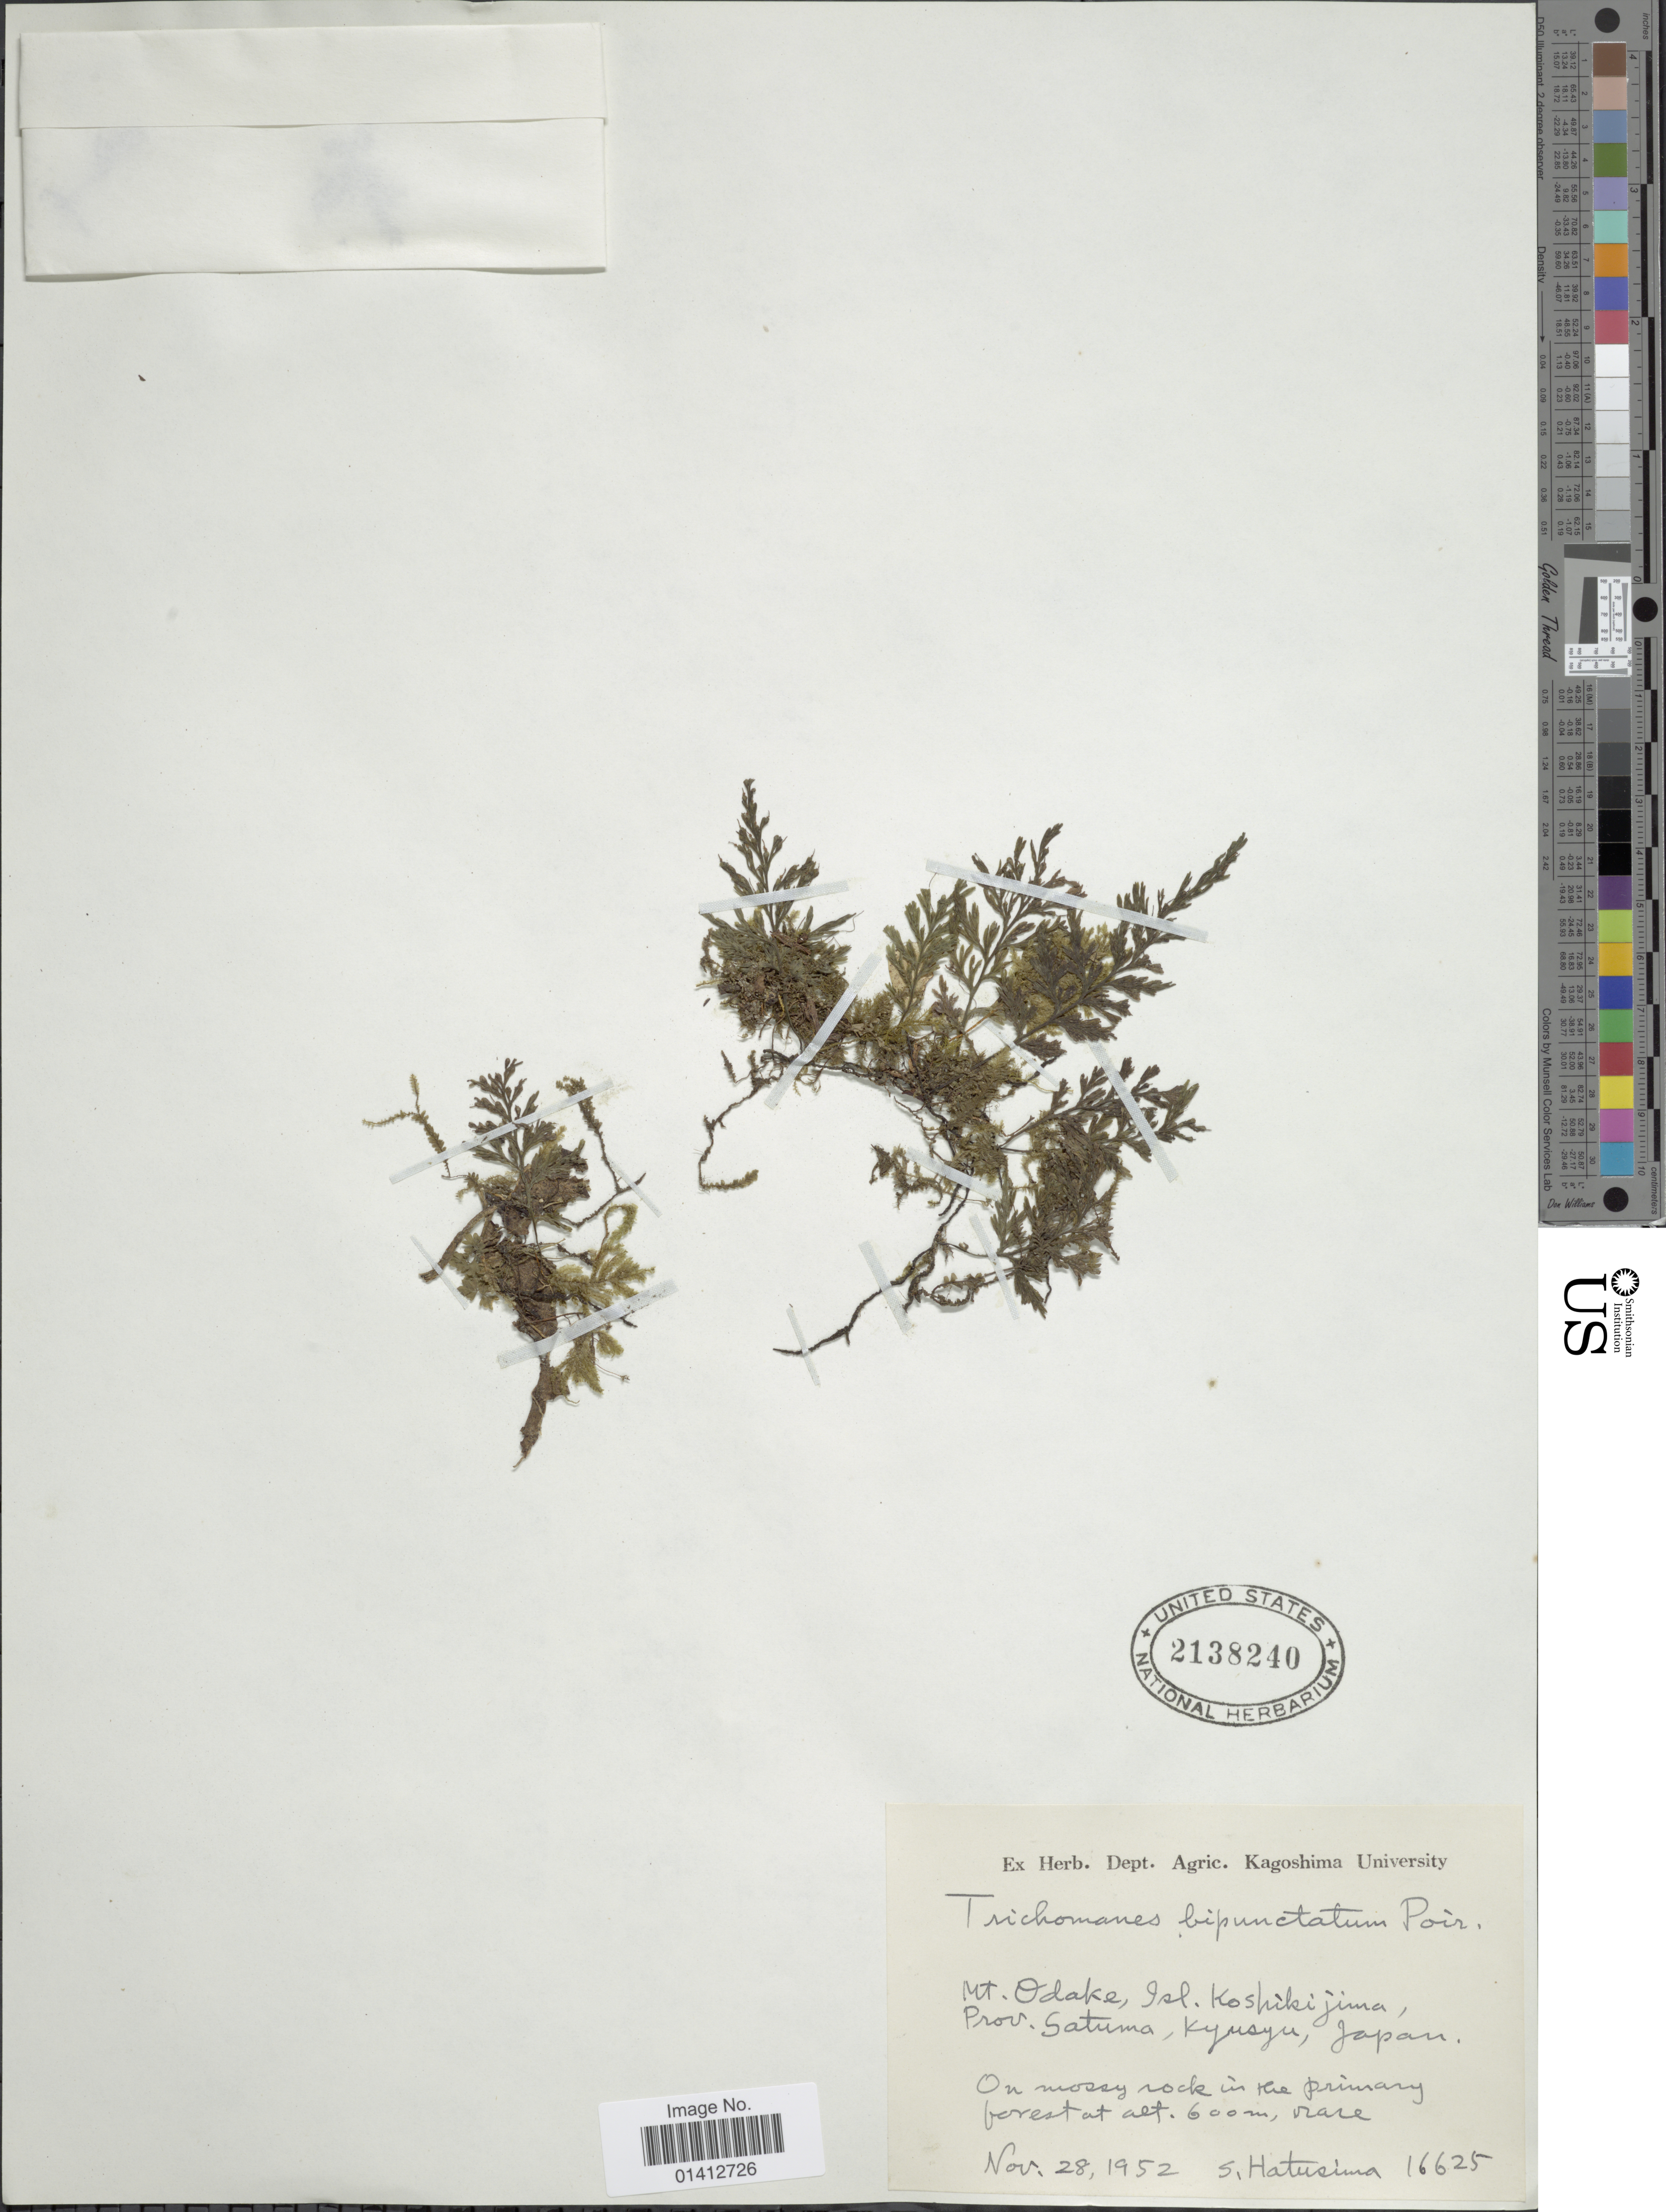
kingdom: Plantae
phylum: Tracheophyta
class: Polypodiopsida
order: Hymenophyllales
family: Hymenophyllaceae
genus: Crepidomanes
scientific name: Crepidomanes bipunctatum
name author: (Poir.) Copel.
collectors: S. Hatusima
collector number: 16625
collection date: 1952-11-28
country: Japan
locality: Mt Odake, Isl Koshikijima, prov. Satuma, Kyusyu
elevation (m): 600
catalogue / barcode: US 2138240